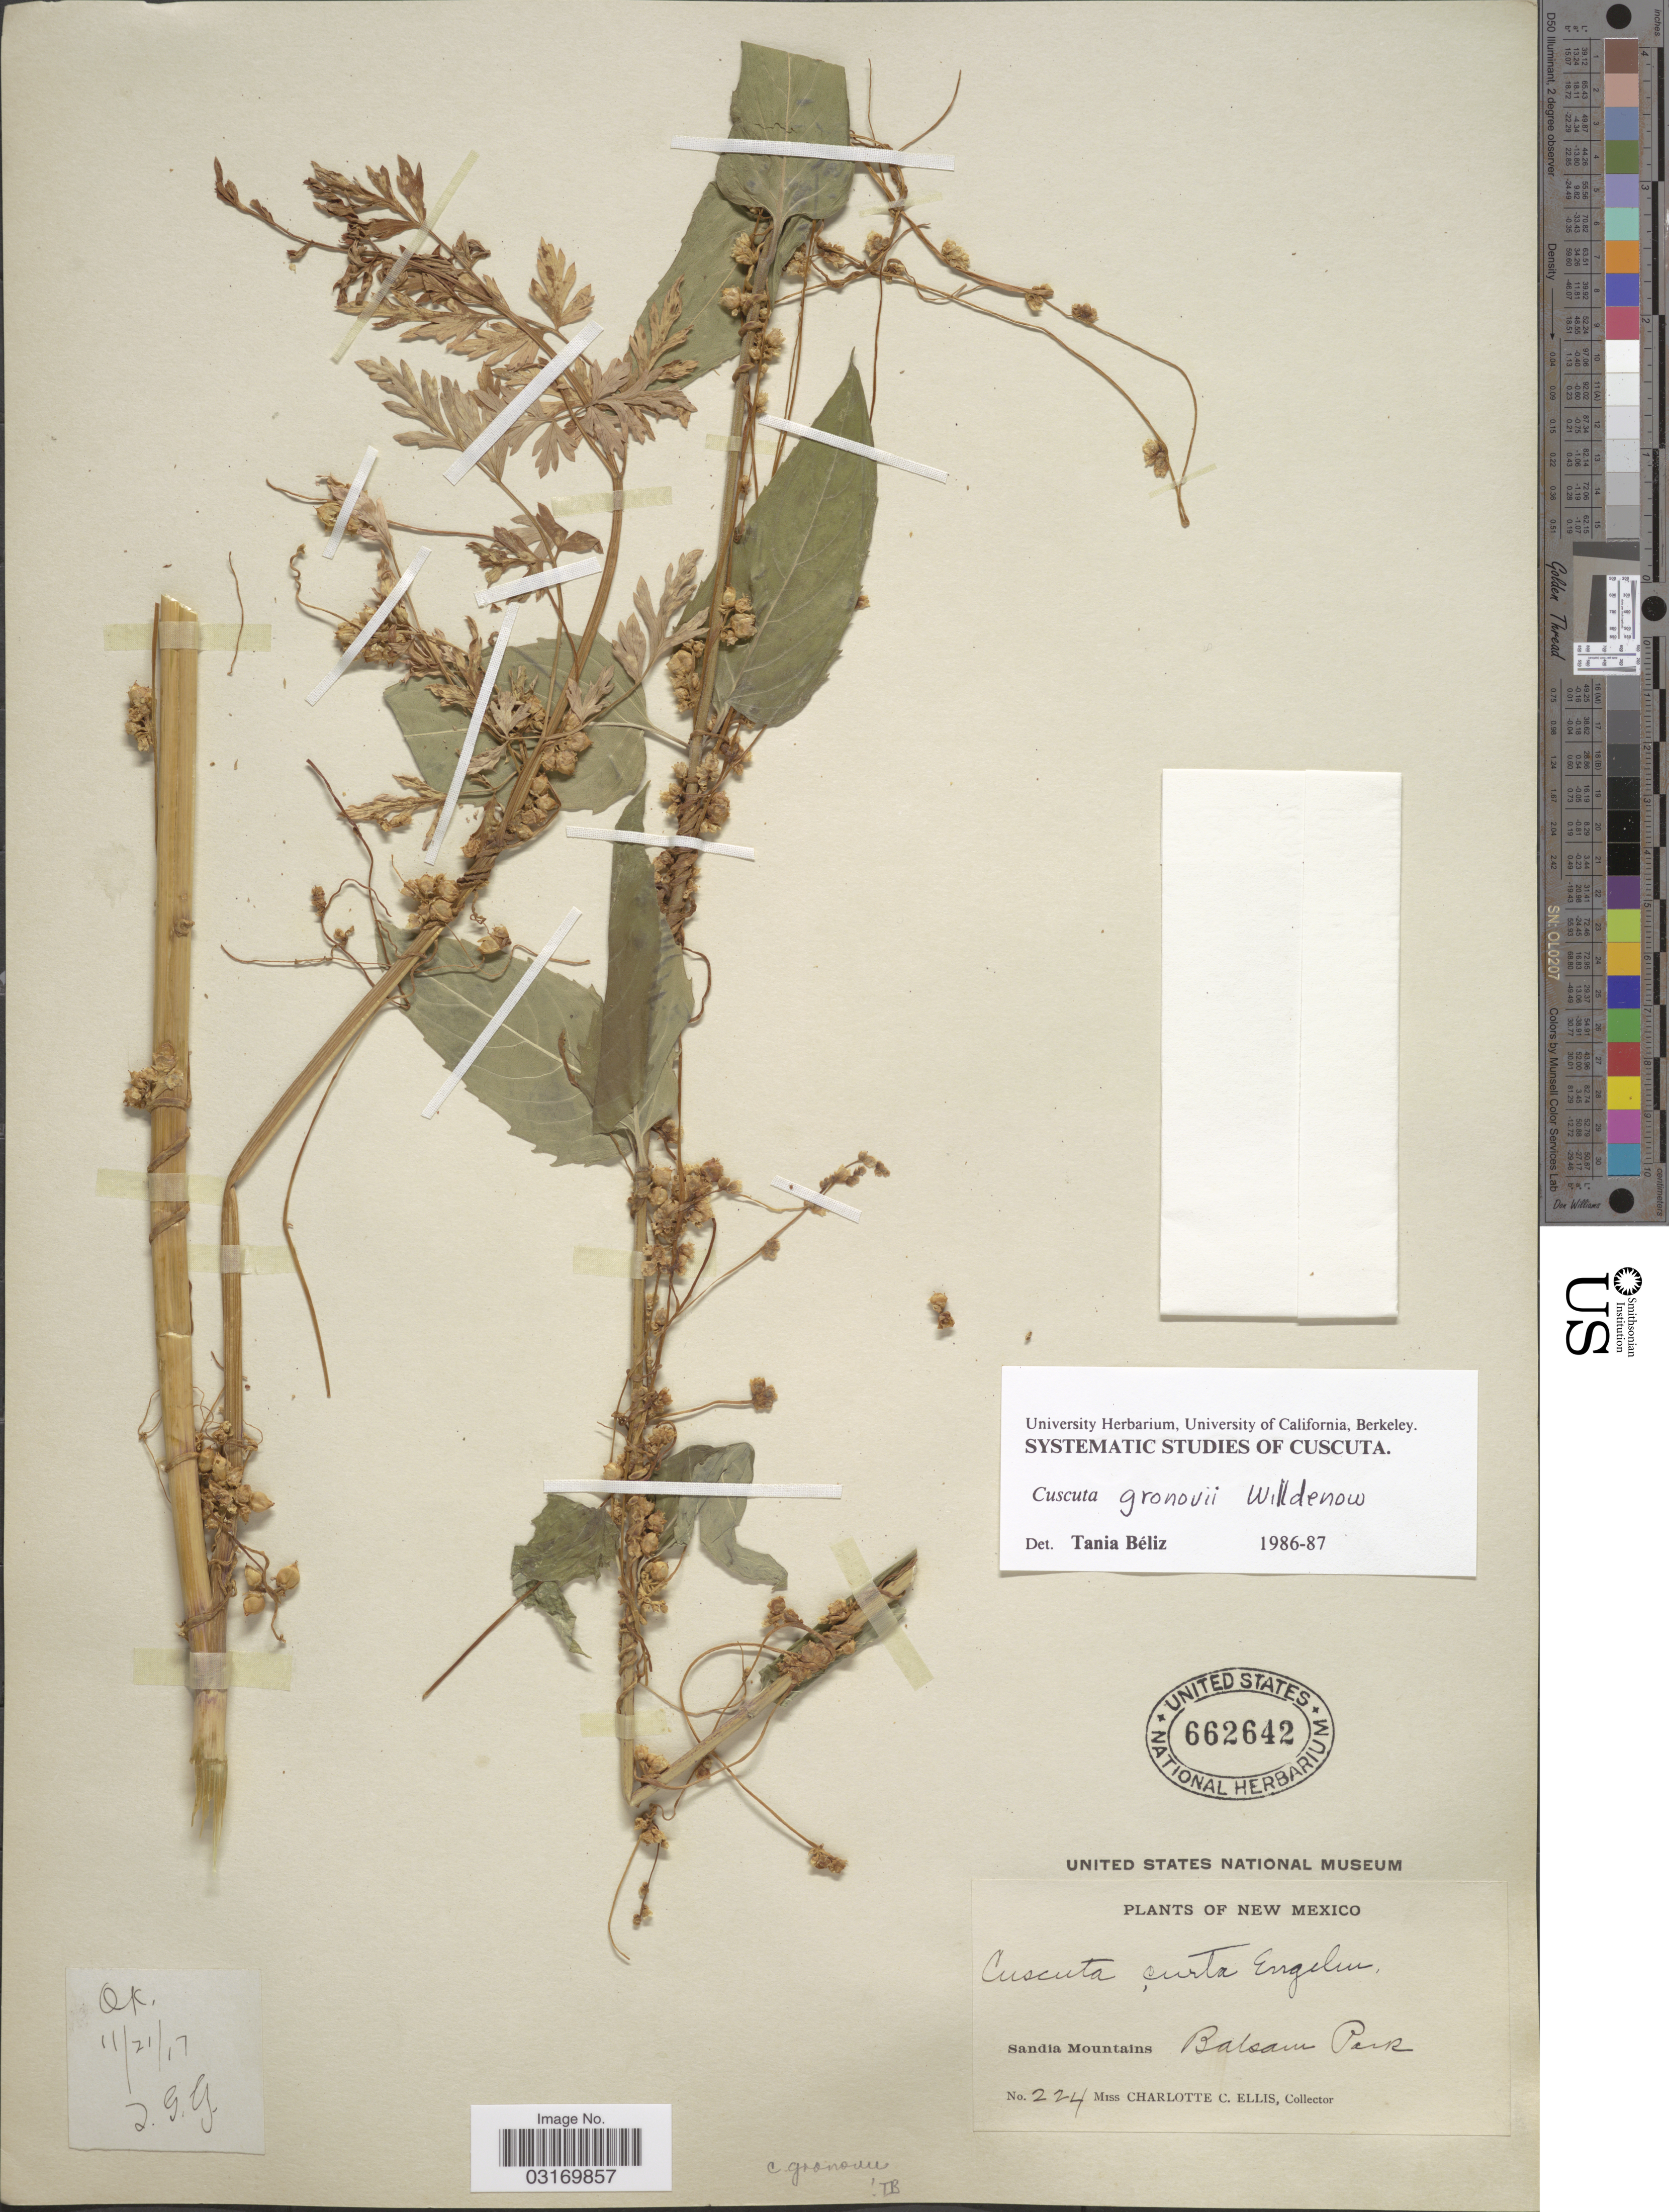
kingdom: Plantae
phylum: Tracheophyta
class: Magnoliopsida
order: Solanales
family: Convolvulaceae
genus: Cuscuta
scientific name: Cuscuta gronovii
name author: Willd. ex Schult.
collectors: C. C. Ellis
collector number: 224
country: United States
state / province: New Mexico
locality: Sandia Mountains. Balsam Park.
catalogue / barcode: US 662642